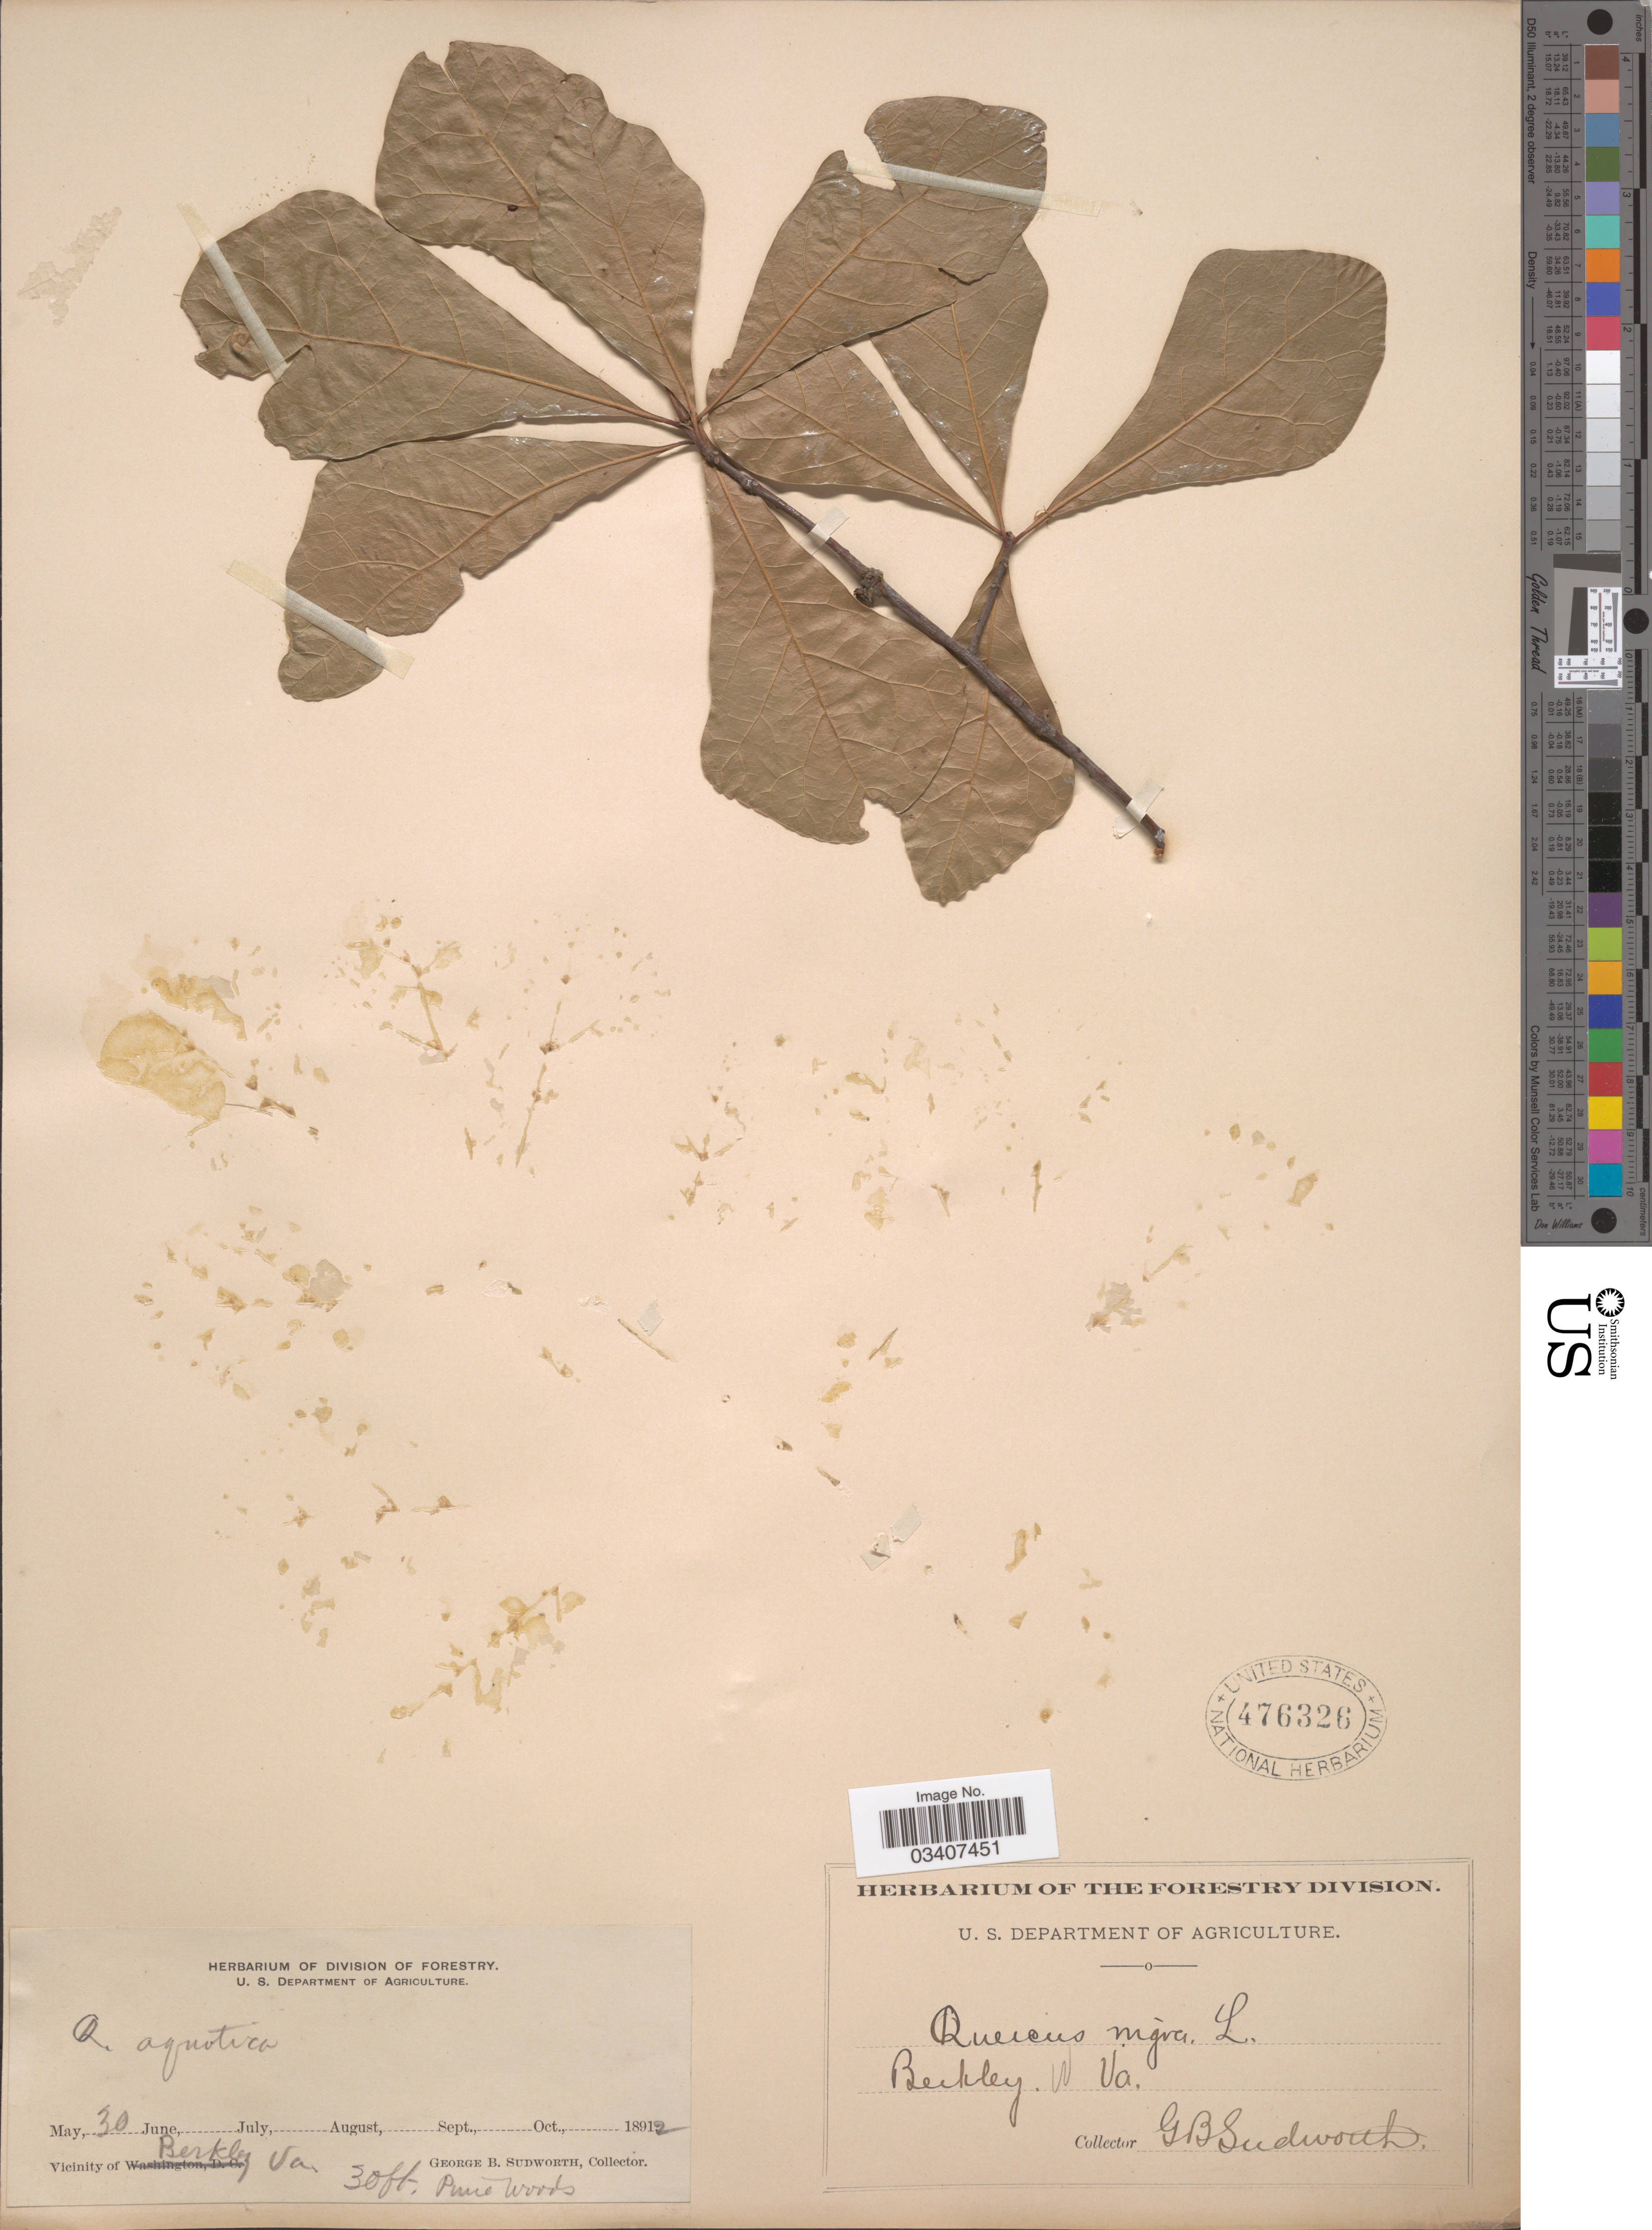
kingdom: Plantae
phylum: Tracheophyta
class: Magnoliopsida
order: Fagales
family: Fagaceae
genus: Quercus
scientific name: Quercus nigra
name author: L.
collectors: G. B. Sudworth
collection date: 1892-05-30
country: United States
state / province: West Virginia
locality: Vicinity of Berkley.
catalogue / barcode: US 476326